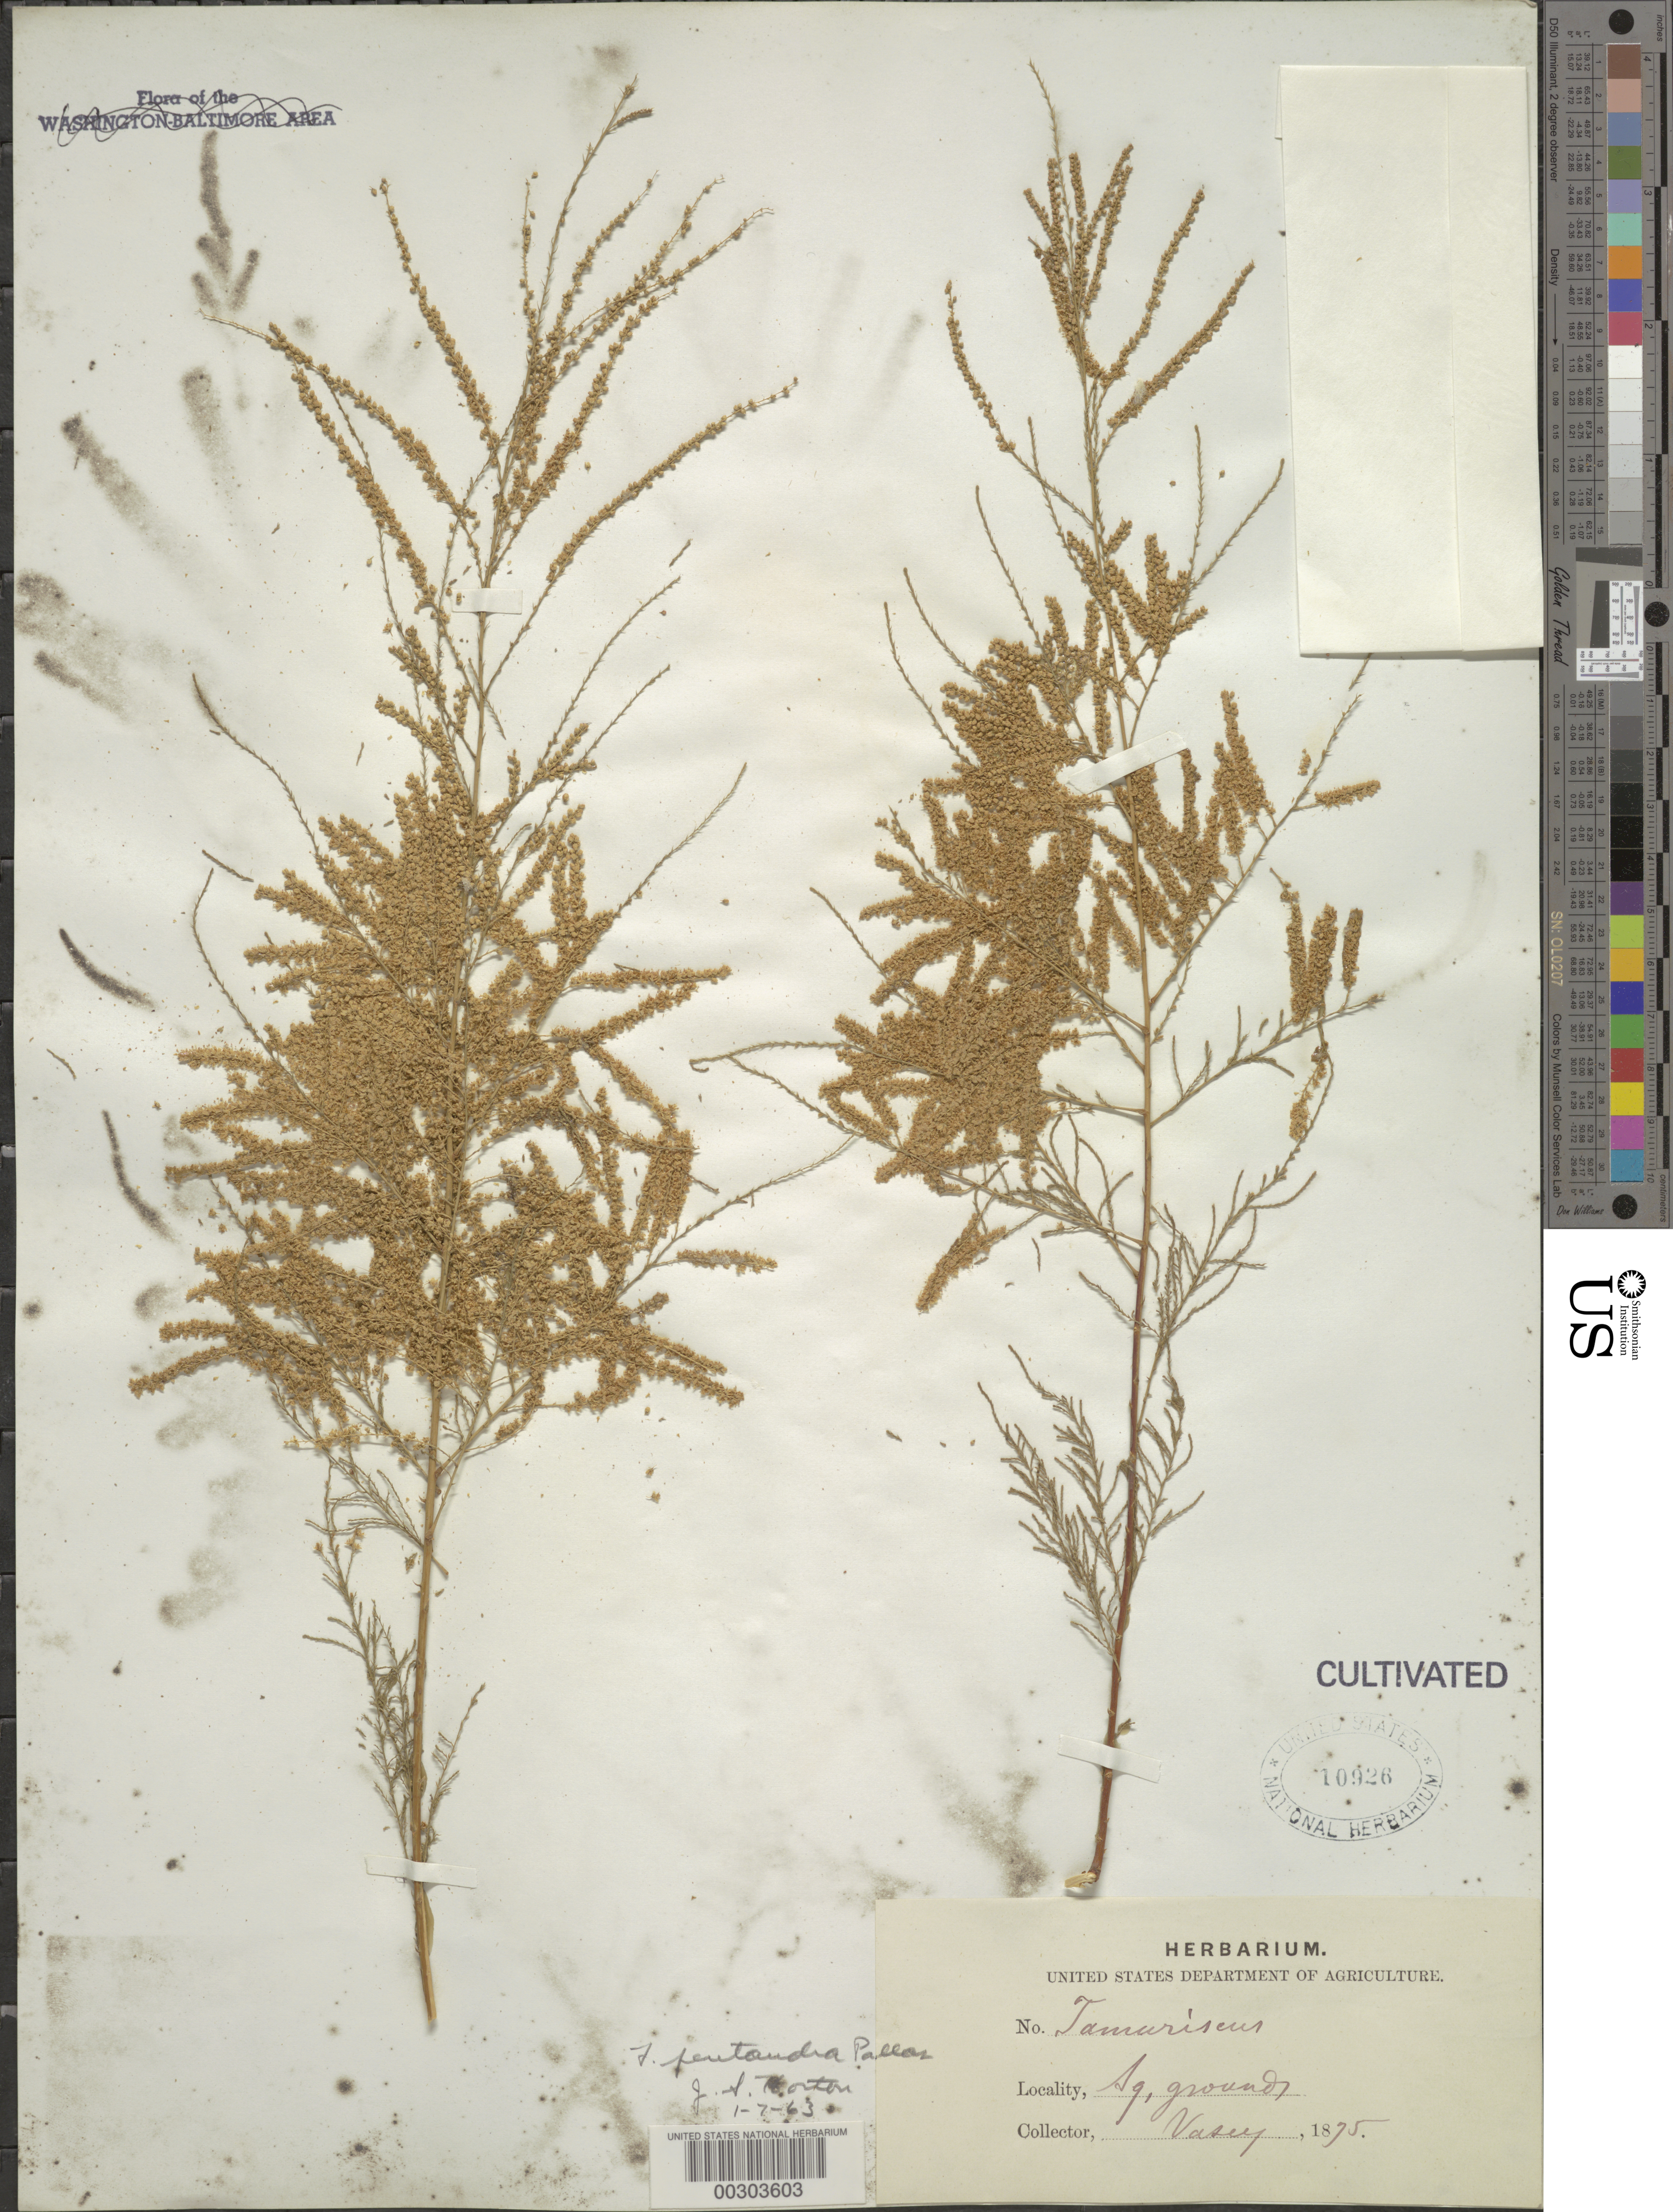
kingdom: Plantae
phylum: Tracheophyta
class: Magnoliopsida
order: Caryophyllales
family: Tamaricaceae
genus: Tamarix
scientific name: Tamarix pentandra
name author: Pall.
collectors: G. R. Vasey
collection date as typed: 1875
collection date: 1875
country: United States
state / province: District of Columbia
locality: Department of Agriculture grounds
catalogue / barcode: US 10926